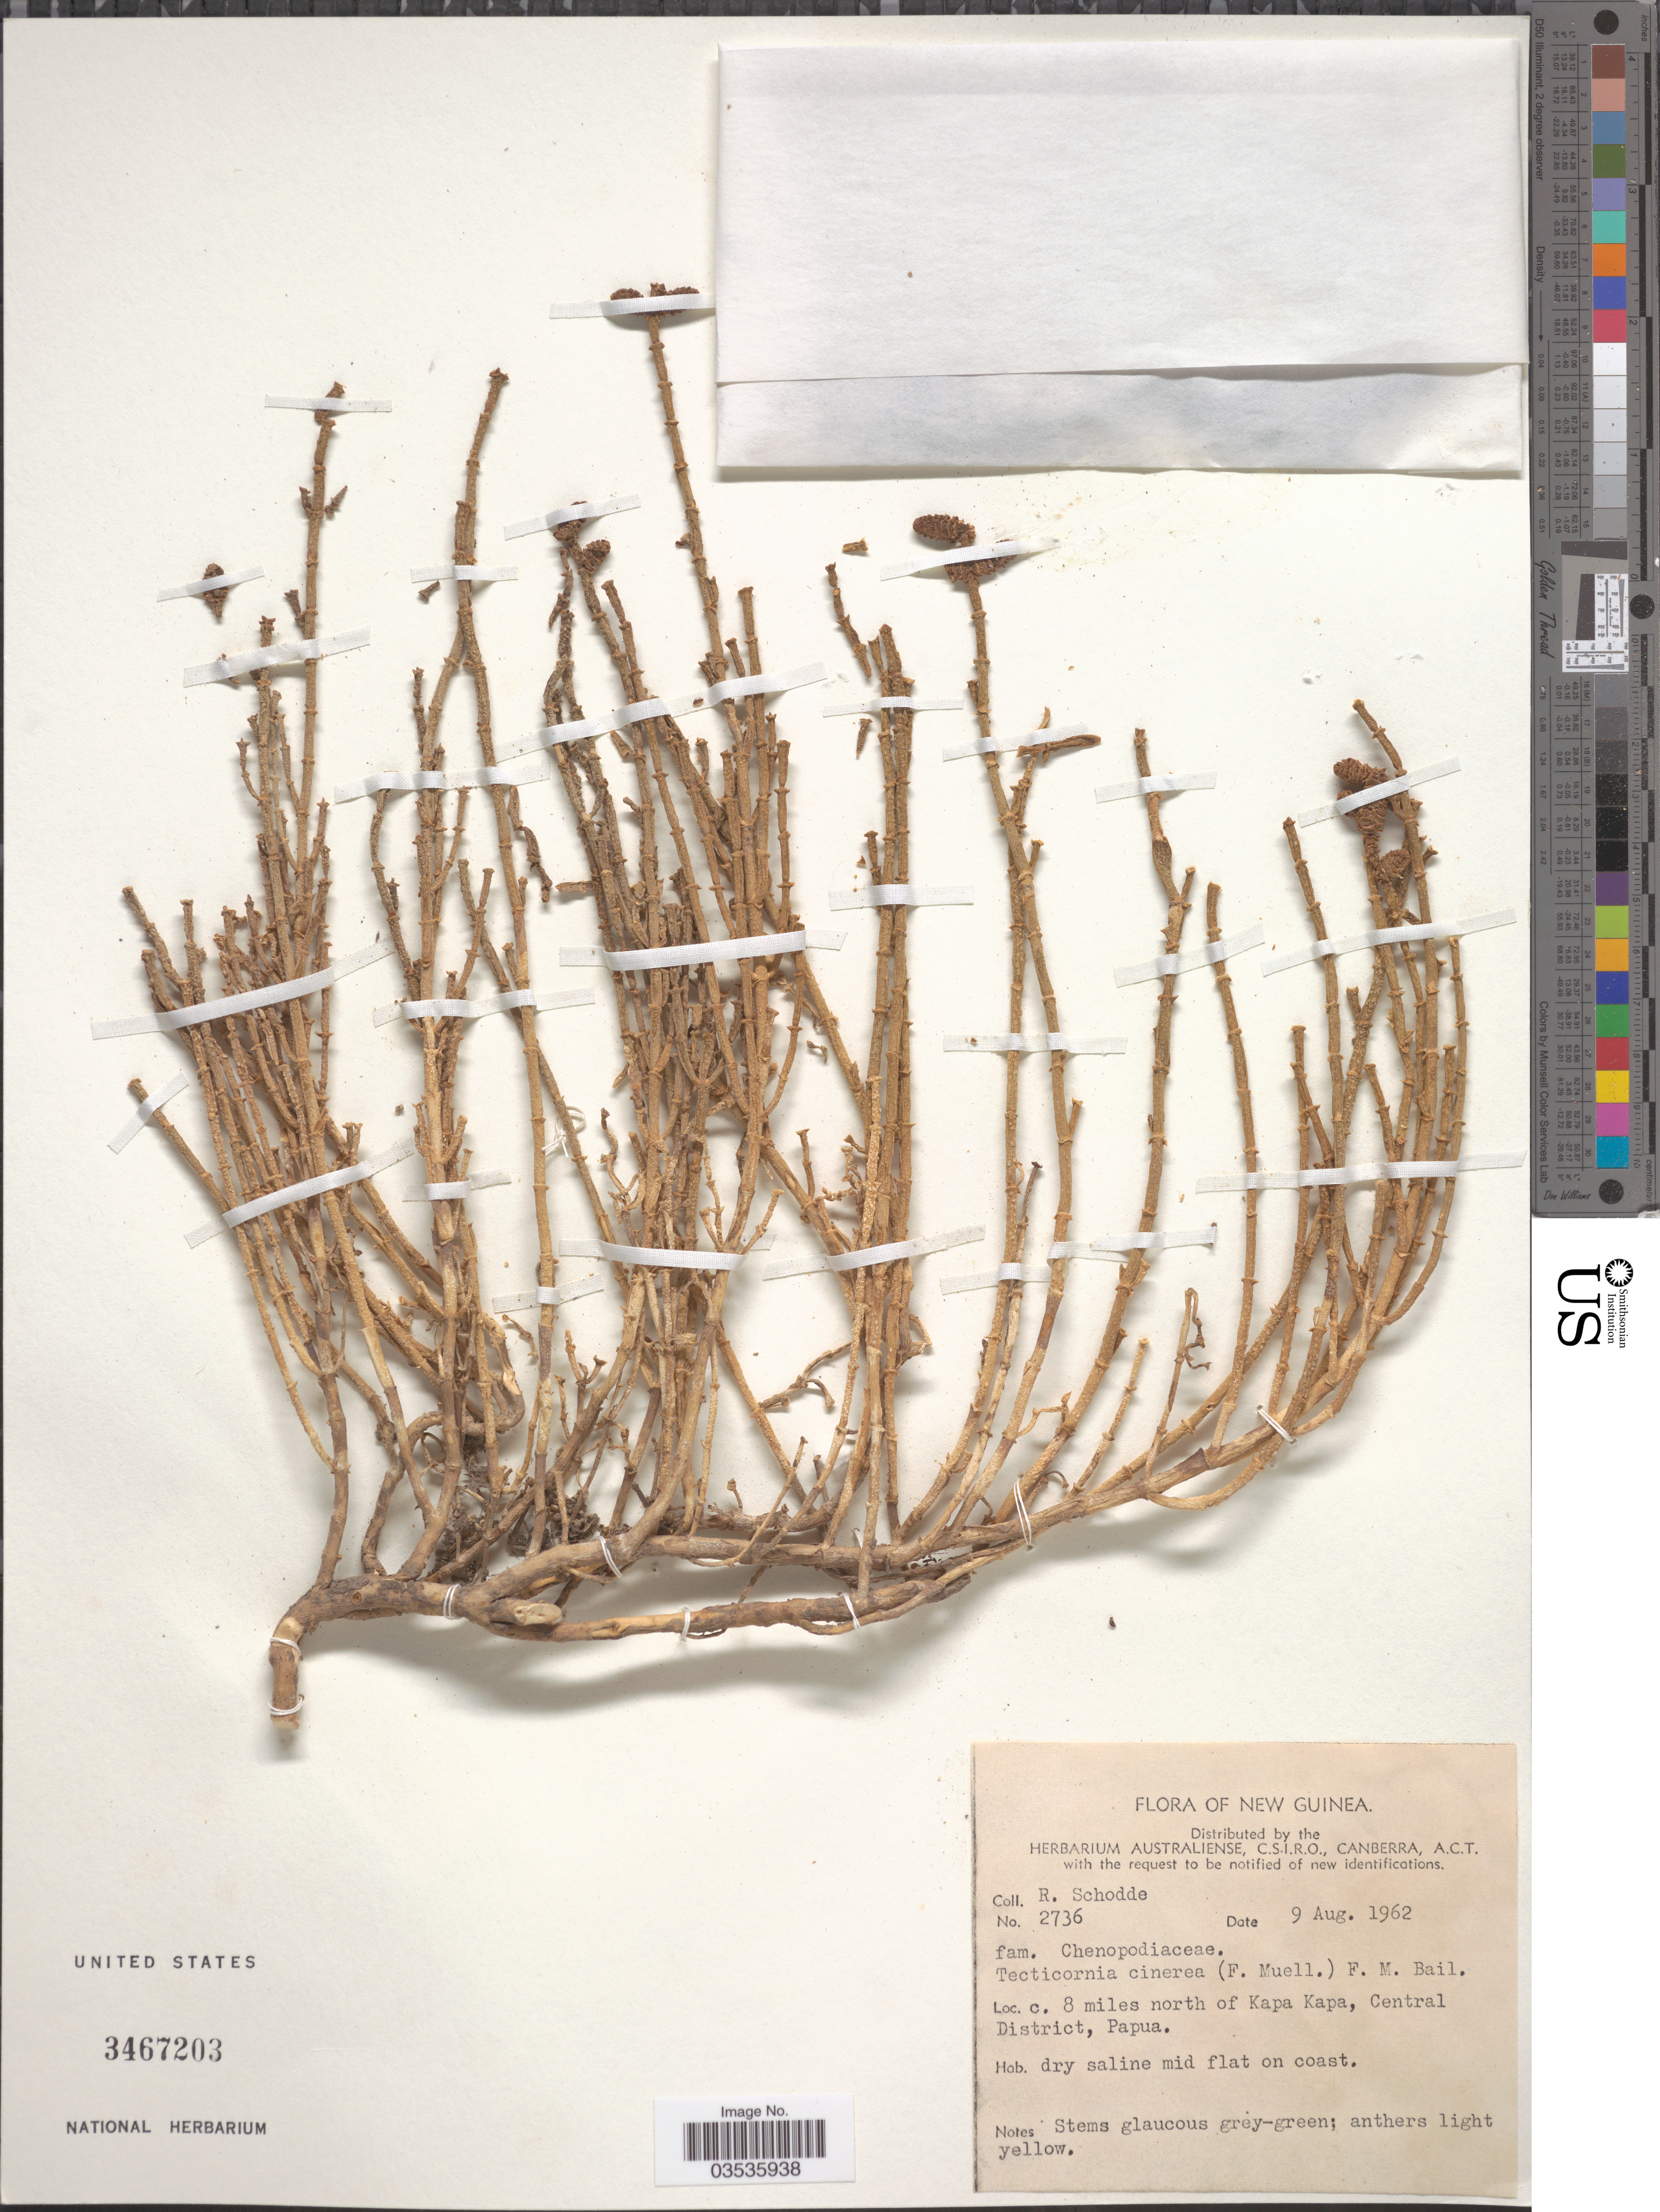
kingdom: Plantae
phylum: Tracheophyta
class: Magnoliopsida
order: Caryophyllales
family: Amaranthaceae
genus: Tecticornia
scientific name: Tecticornia cinerea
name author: (F. Muell.) Baill.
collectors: R. Schodde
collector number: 2736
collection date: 1962-08-09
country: Papua New Guinea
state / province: Central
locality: New Guinea. C. 8 miles north of Kapa Kapa, Central District, Papua.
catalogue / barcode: US 3467203